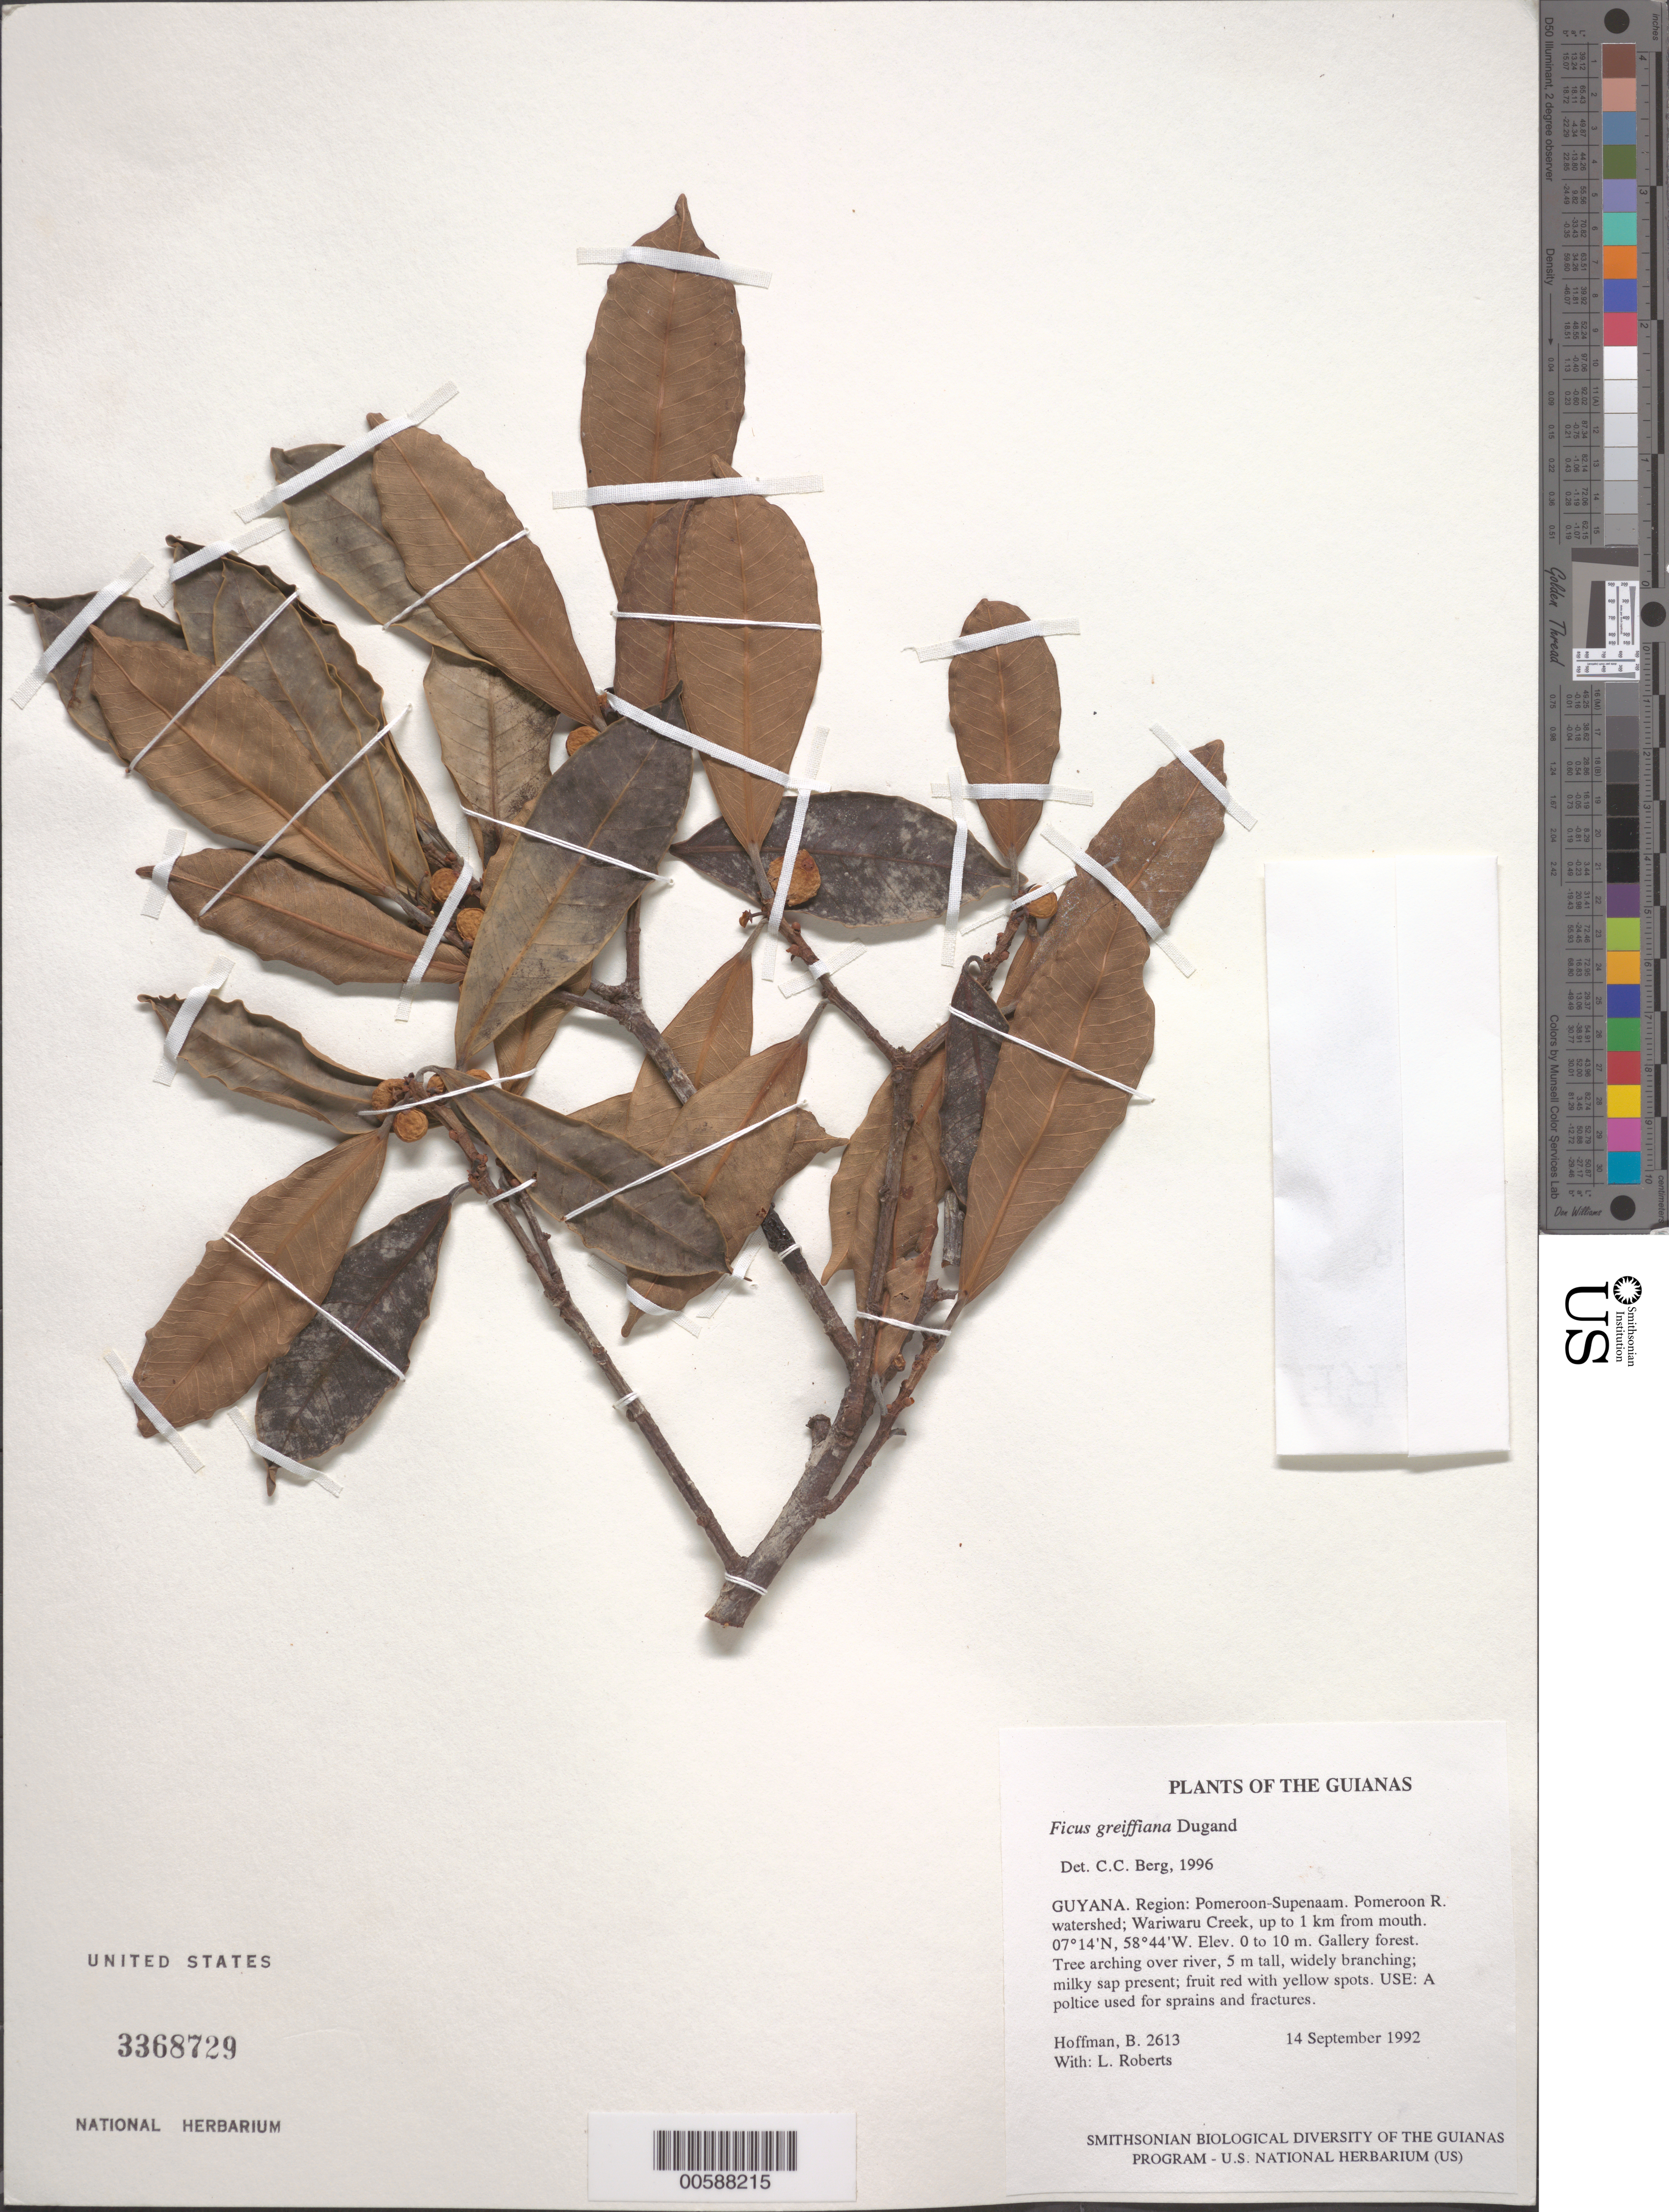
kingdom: Plantae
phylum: Tracheophyta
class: Magnoliopsida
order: Rosales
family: Moraceae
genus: Ficus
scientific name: Ficus mathewsii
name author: (Miq.) Miq.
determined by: Cardoso Pederneiras, L.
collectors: B. Hoffman & L. Roberts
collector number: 2613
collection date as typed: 14 September 1992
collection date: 1992-09-14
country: Guyana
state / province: Pomeroon-Supenaam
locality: Pomeroon River watershed; Wariwaru Creek, 0-1 km from mouth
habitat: Gallery forest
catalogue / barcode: US 3368729